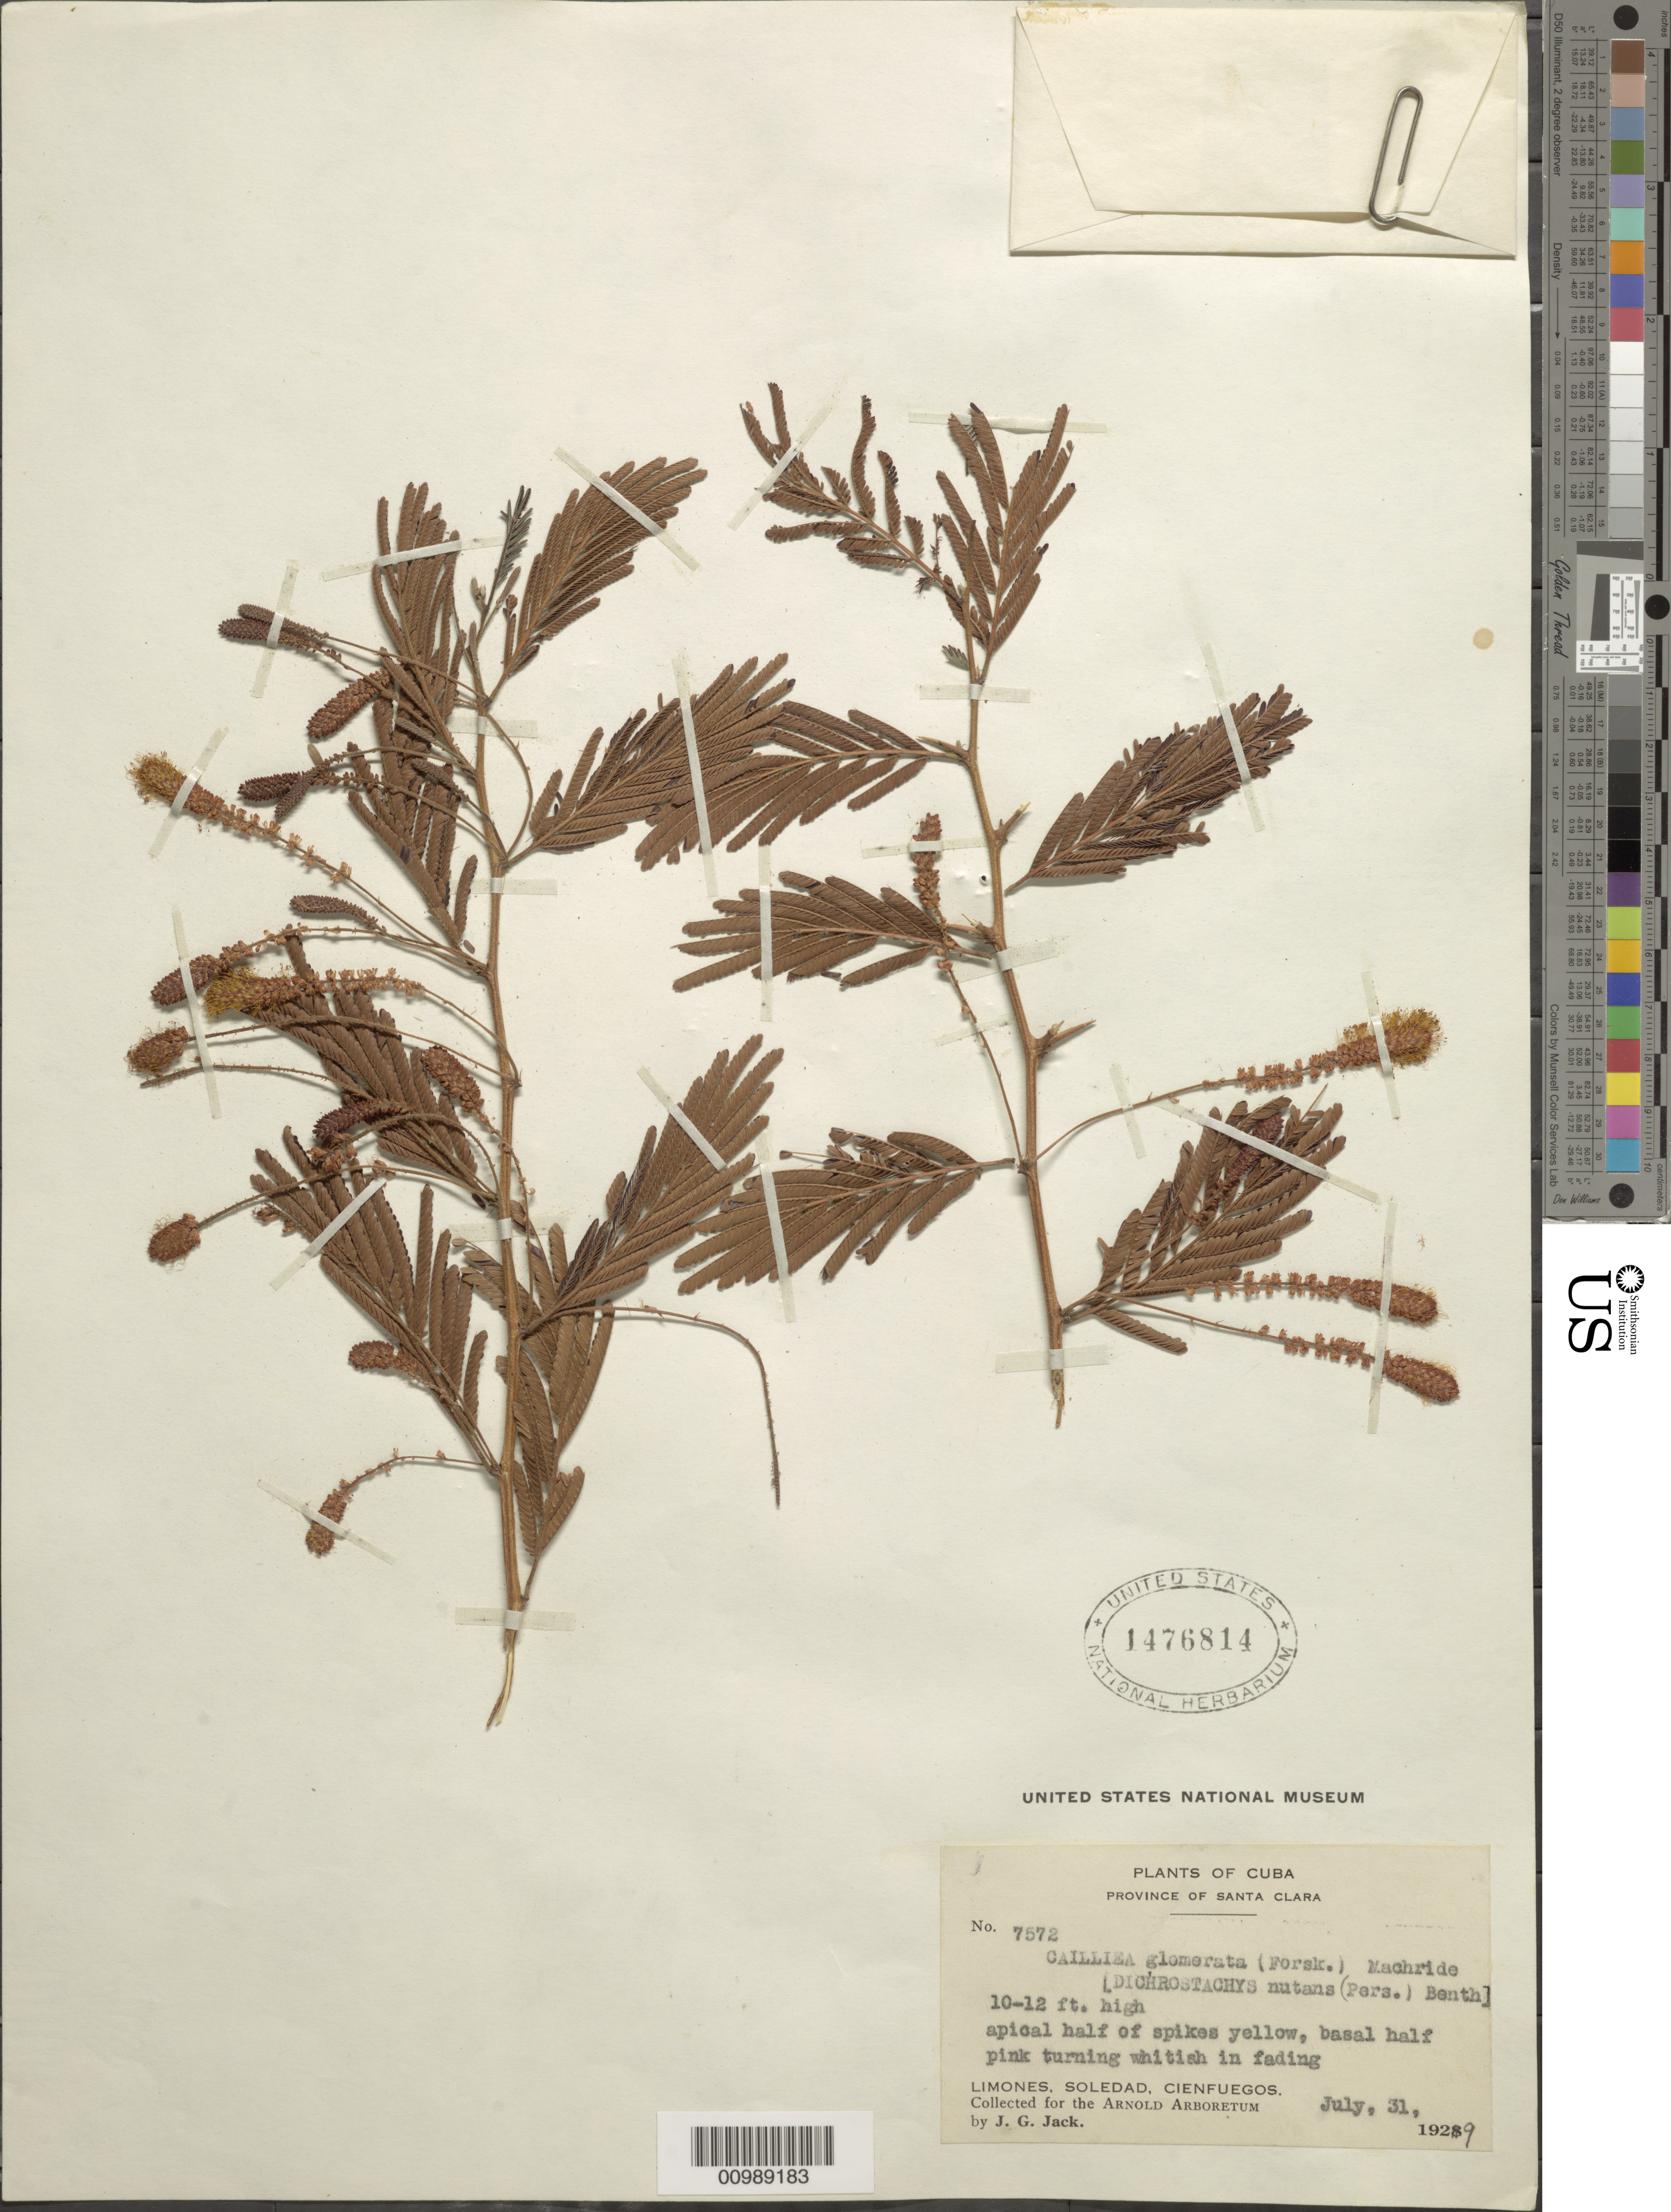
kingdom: Plantae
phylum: Tracheophyta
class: Magnoliopsida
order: Fabales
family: Fabaceae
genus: Dichrostachys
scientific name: Dichrostachys glomerata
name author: (Forssk.) Chiov.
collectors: J. G. Jack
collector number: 7572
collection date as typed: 31 Jul 1929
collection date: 1929-07-31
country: Cuba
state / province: Villa Clara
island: Cuba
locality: Santa Clara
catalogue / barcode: US 1476814